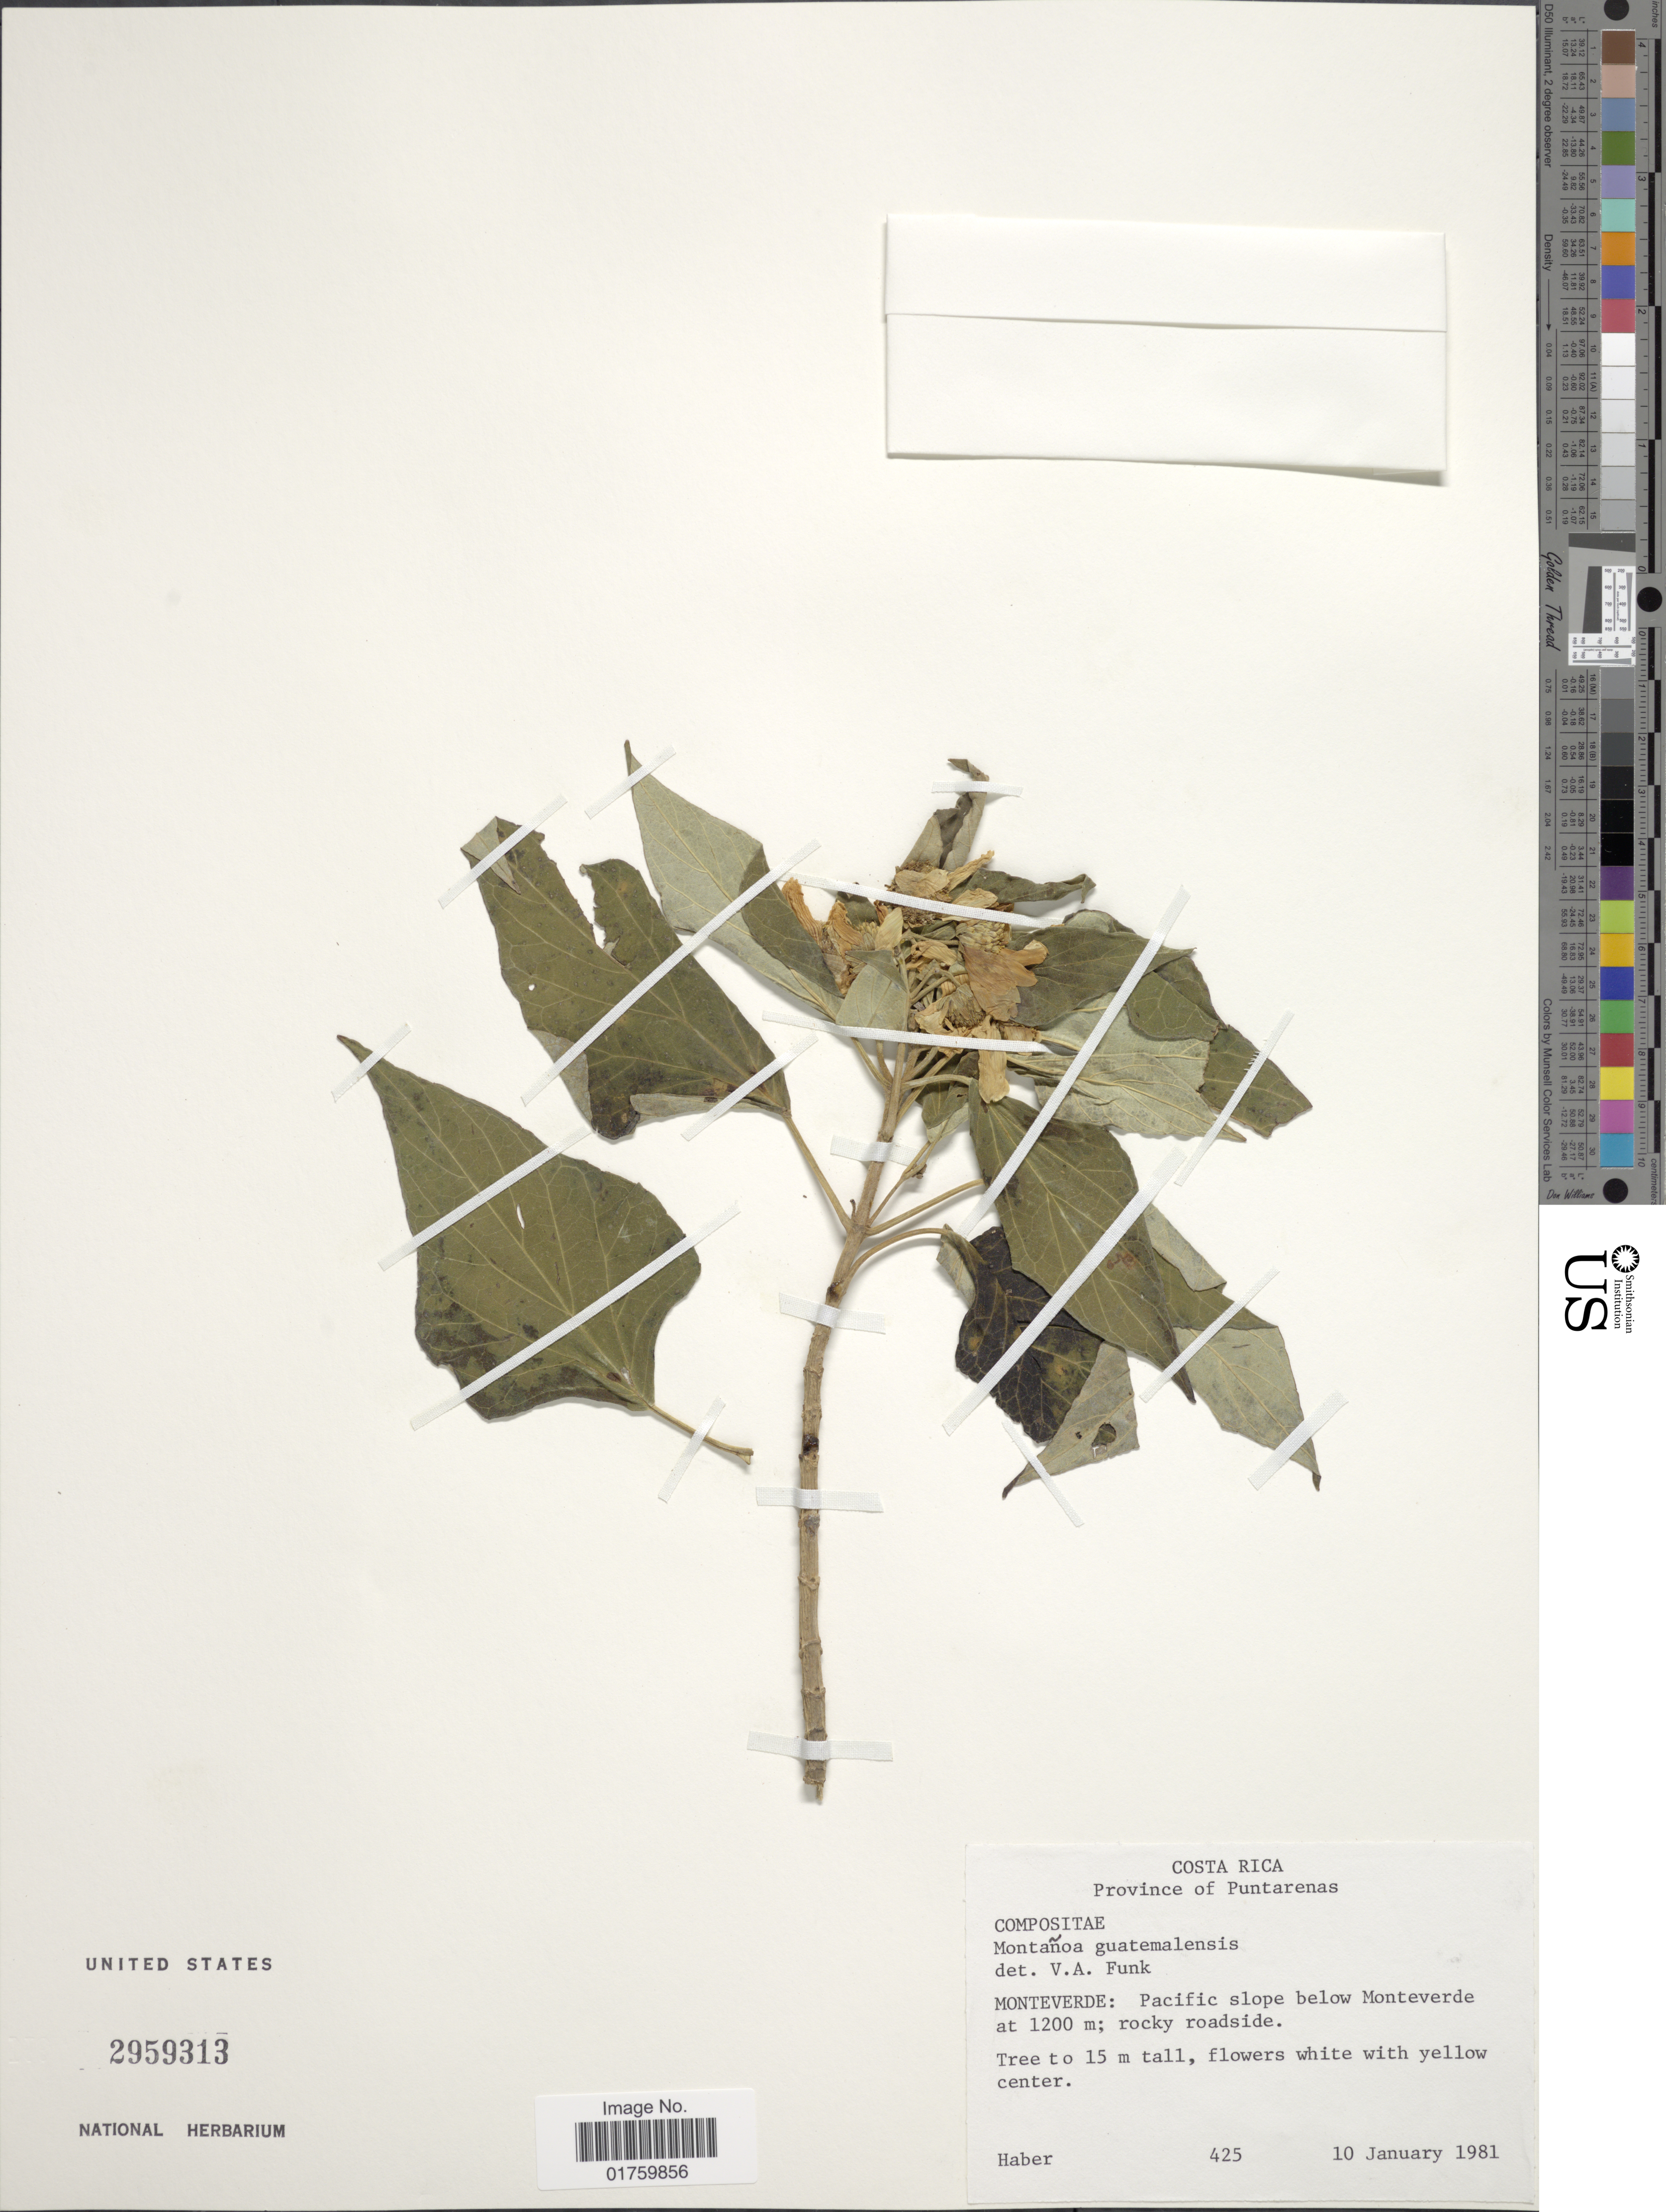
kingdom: Plantae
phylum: Tracheophyta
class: Magnoliopsida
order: Asterales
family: Asteraceae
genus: Montanoa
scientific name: Montanoa guatemalensis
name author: B.L. Rob. & Greenm.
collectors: Haber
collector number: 425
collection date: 1981-01-10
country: Costa Rica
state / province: Puntarenas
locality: Monteverde: Pacific slope below Monteverde, rocky roadside.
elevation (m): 1200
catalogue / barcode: US 2959313